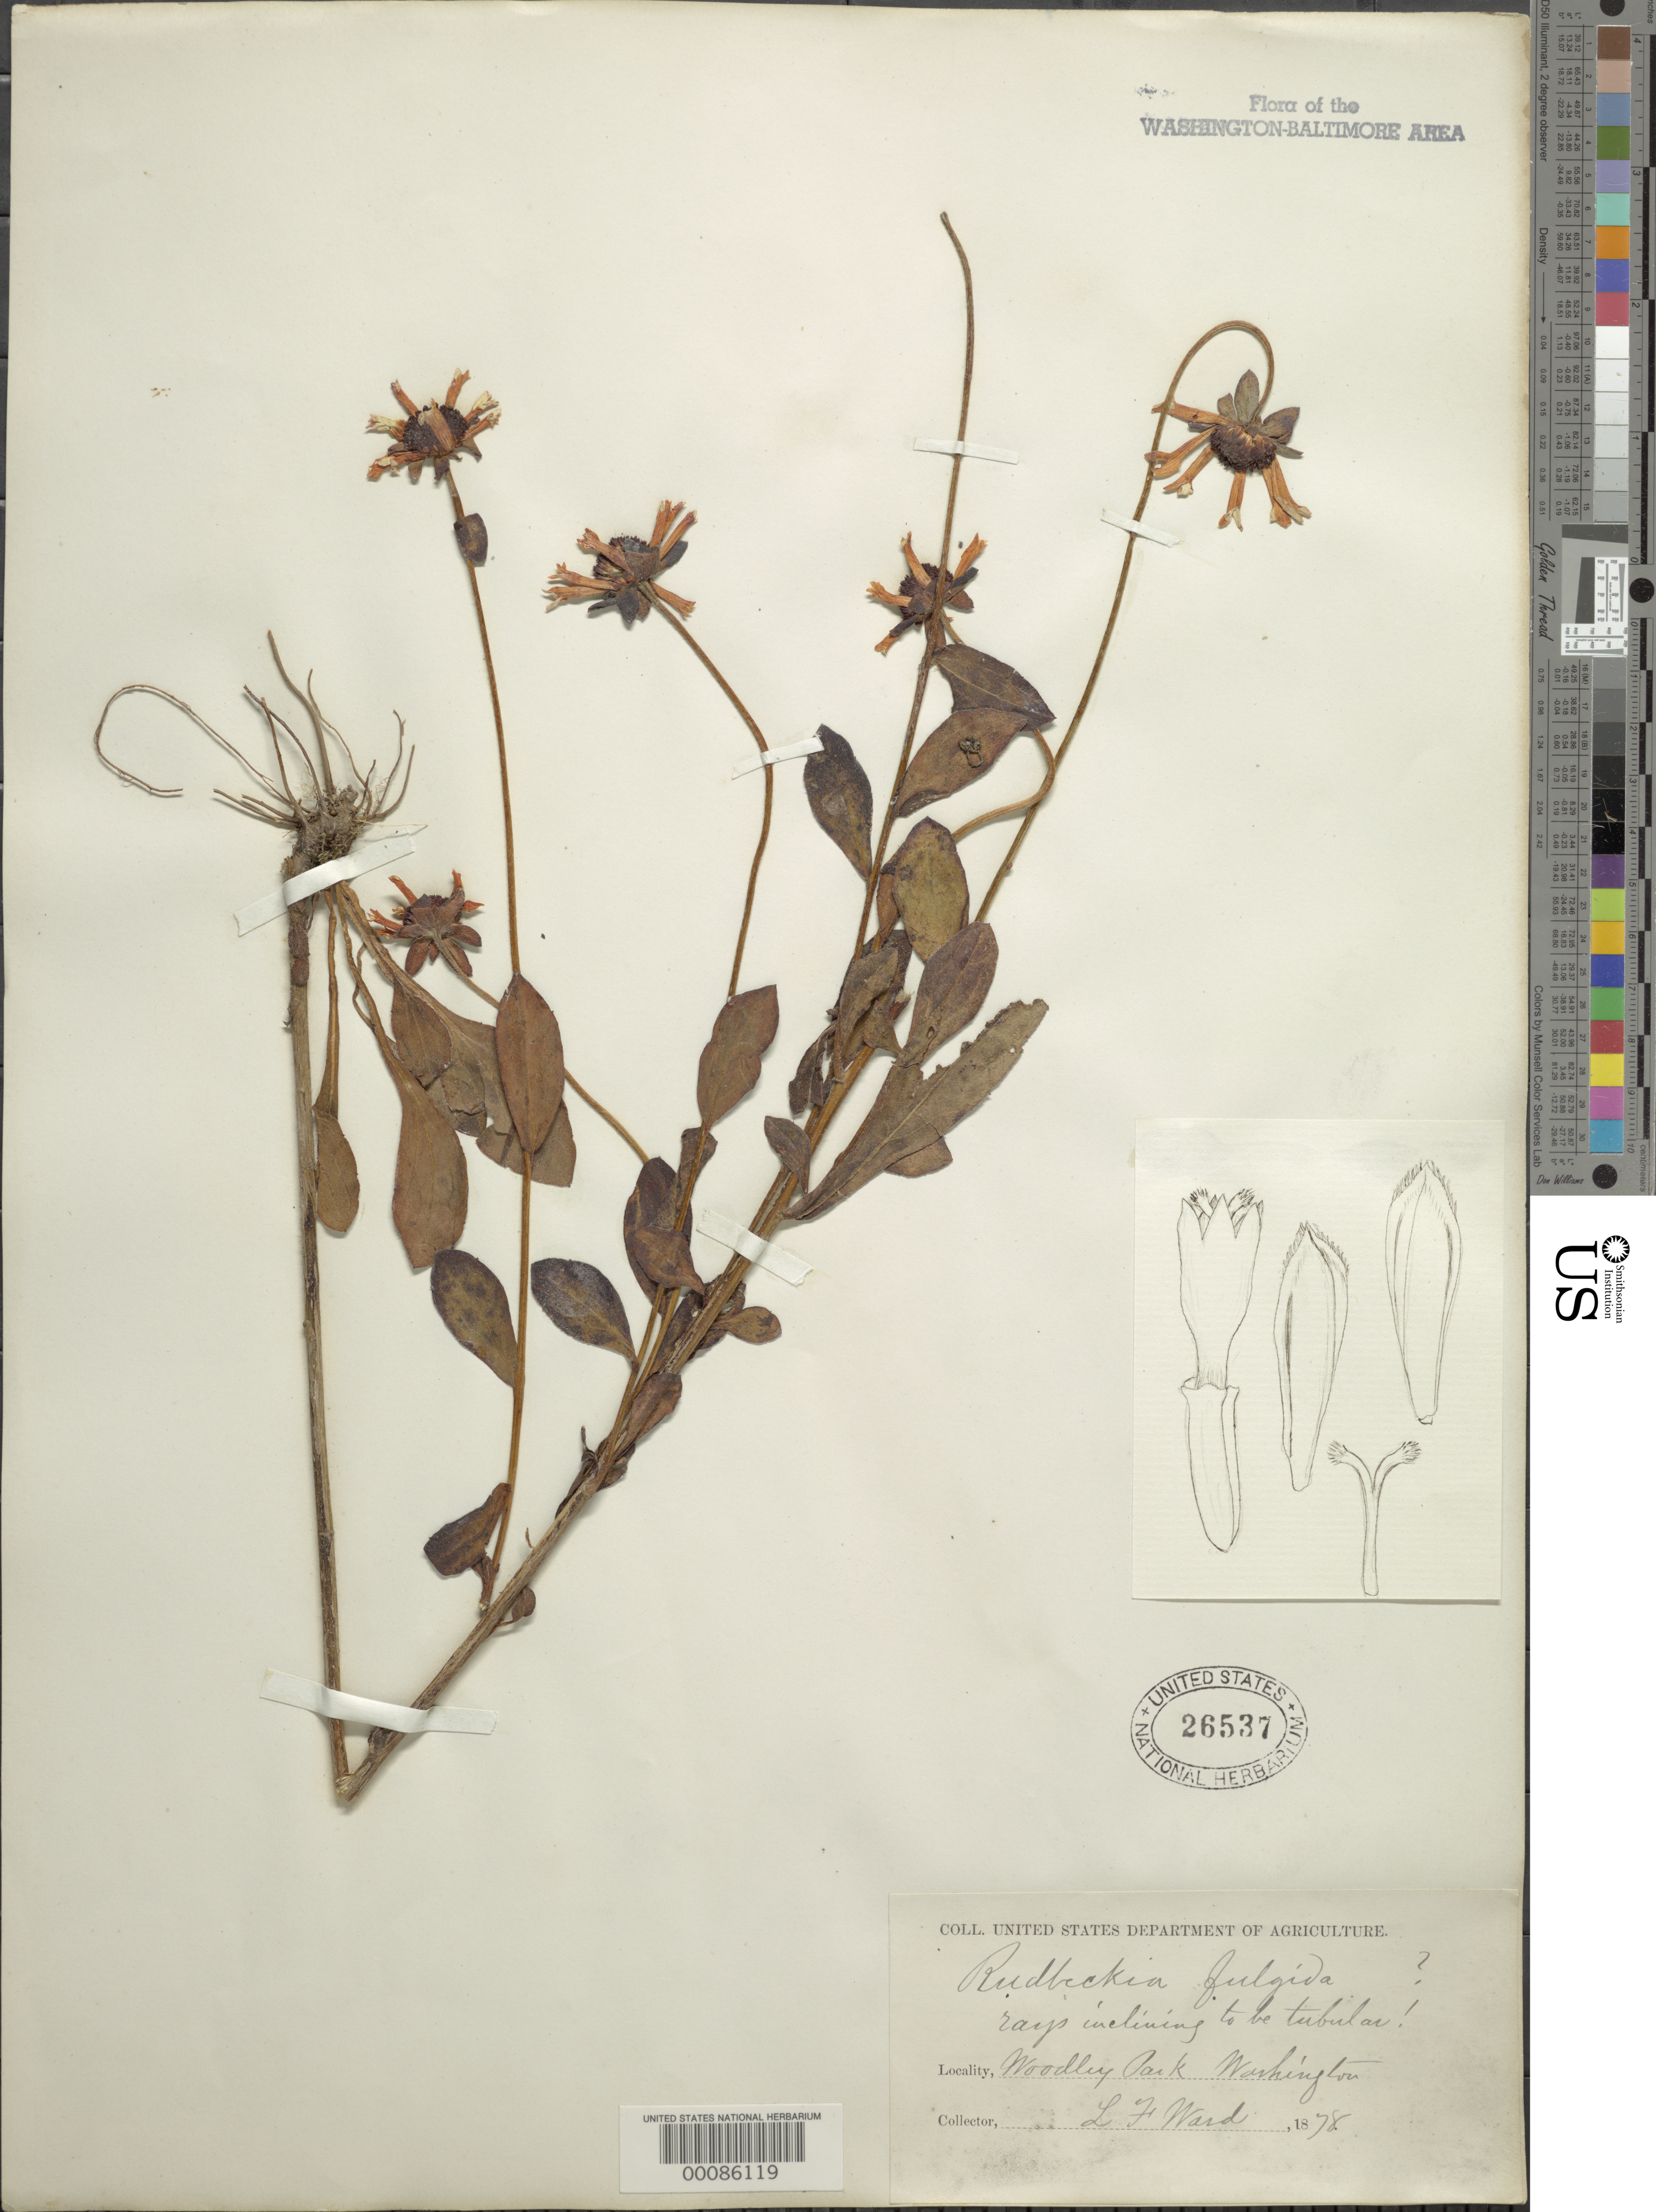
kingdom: Plantae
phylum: Tracheophyta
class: Magnoliopsida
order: Asterales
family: Asteraceae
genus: Rudbeckia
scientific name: Rudbeckia fulgida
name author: Aiton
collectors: L. F. Ward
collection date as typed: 1878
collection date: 1878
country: United States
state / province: District of Columbia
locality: Woodley Park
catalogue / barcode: US 26537